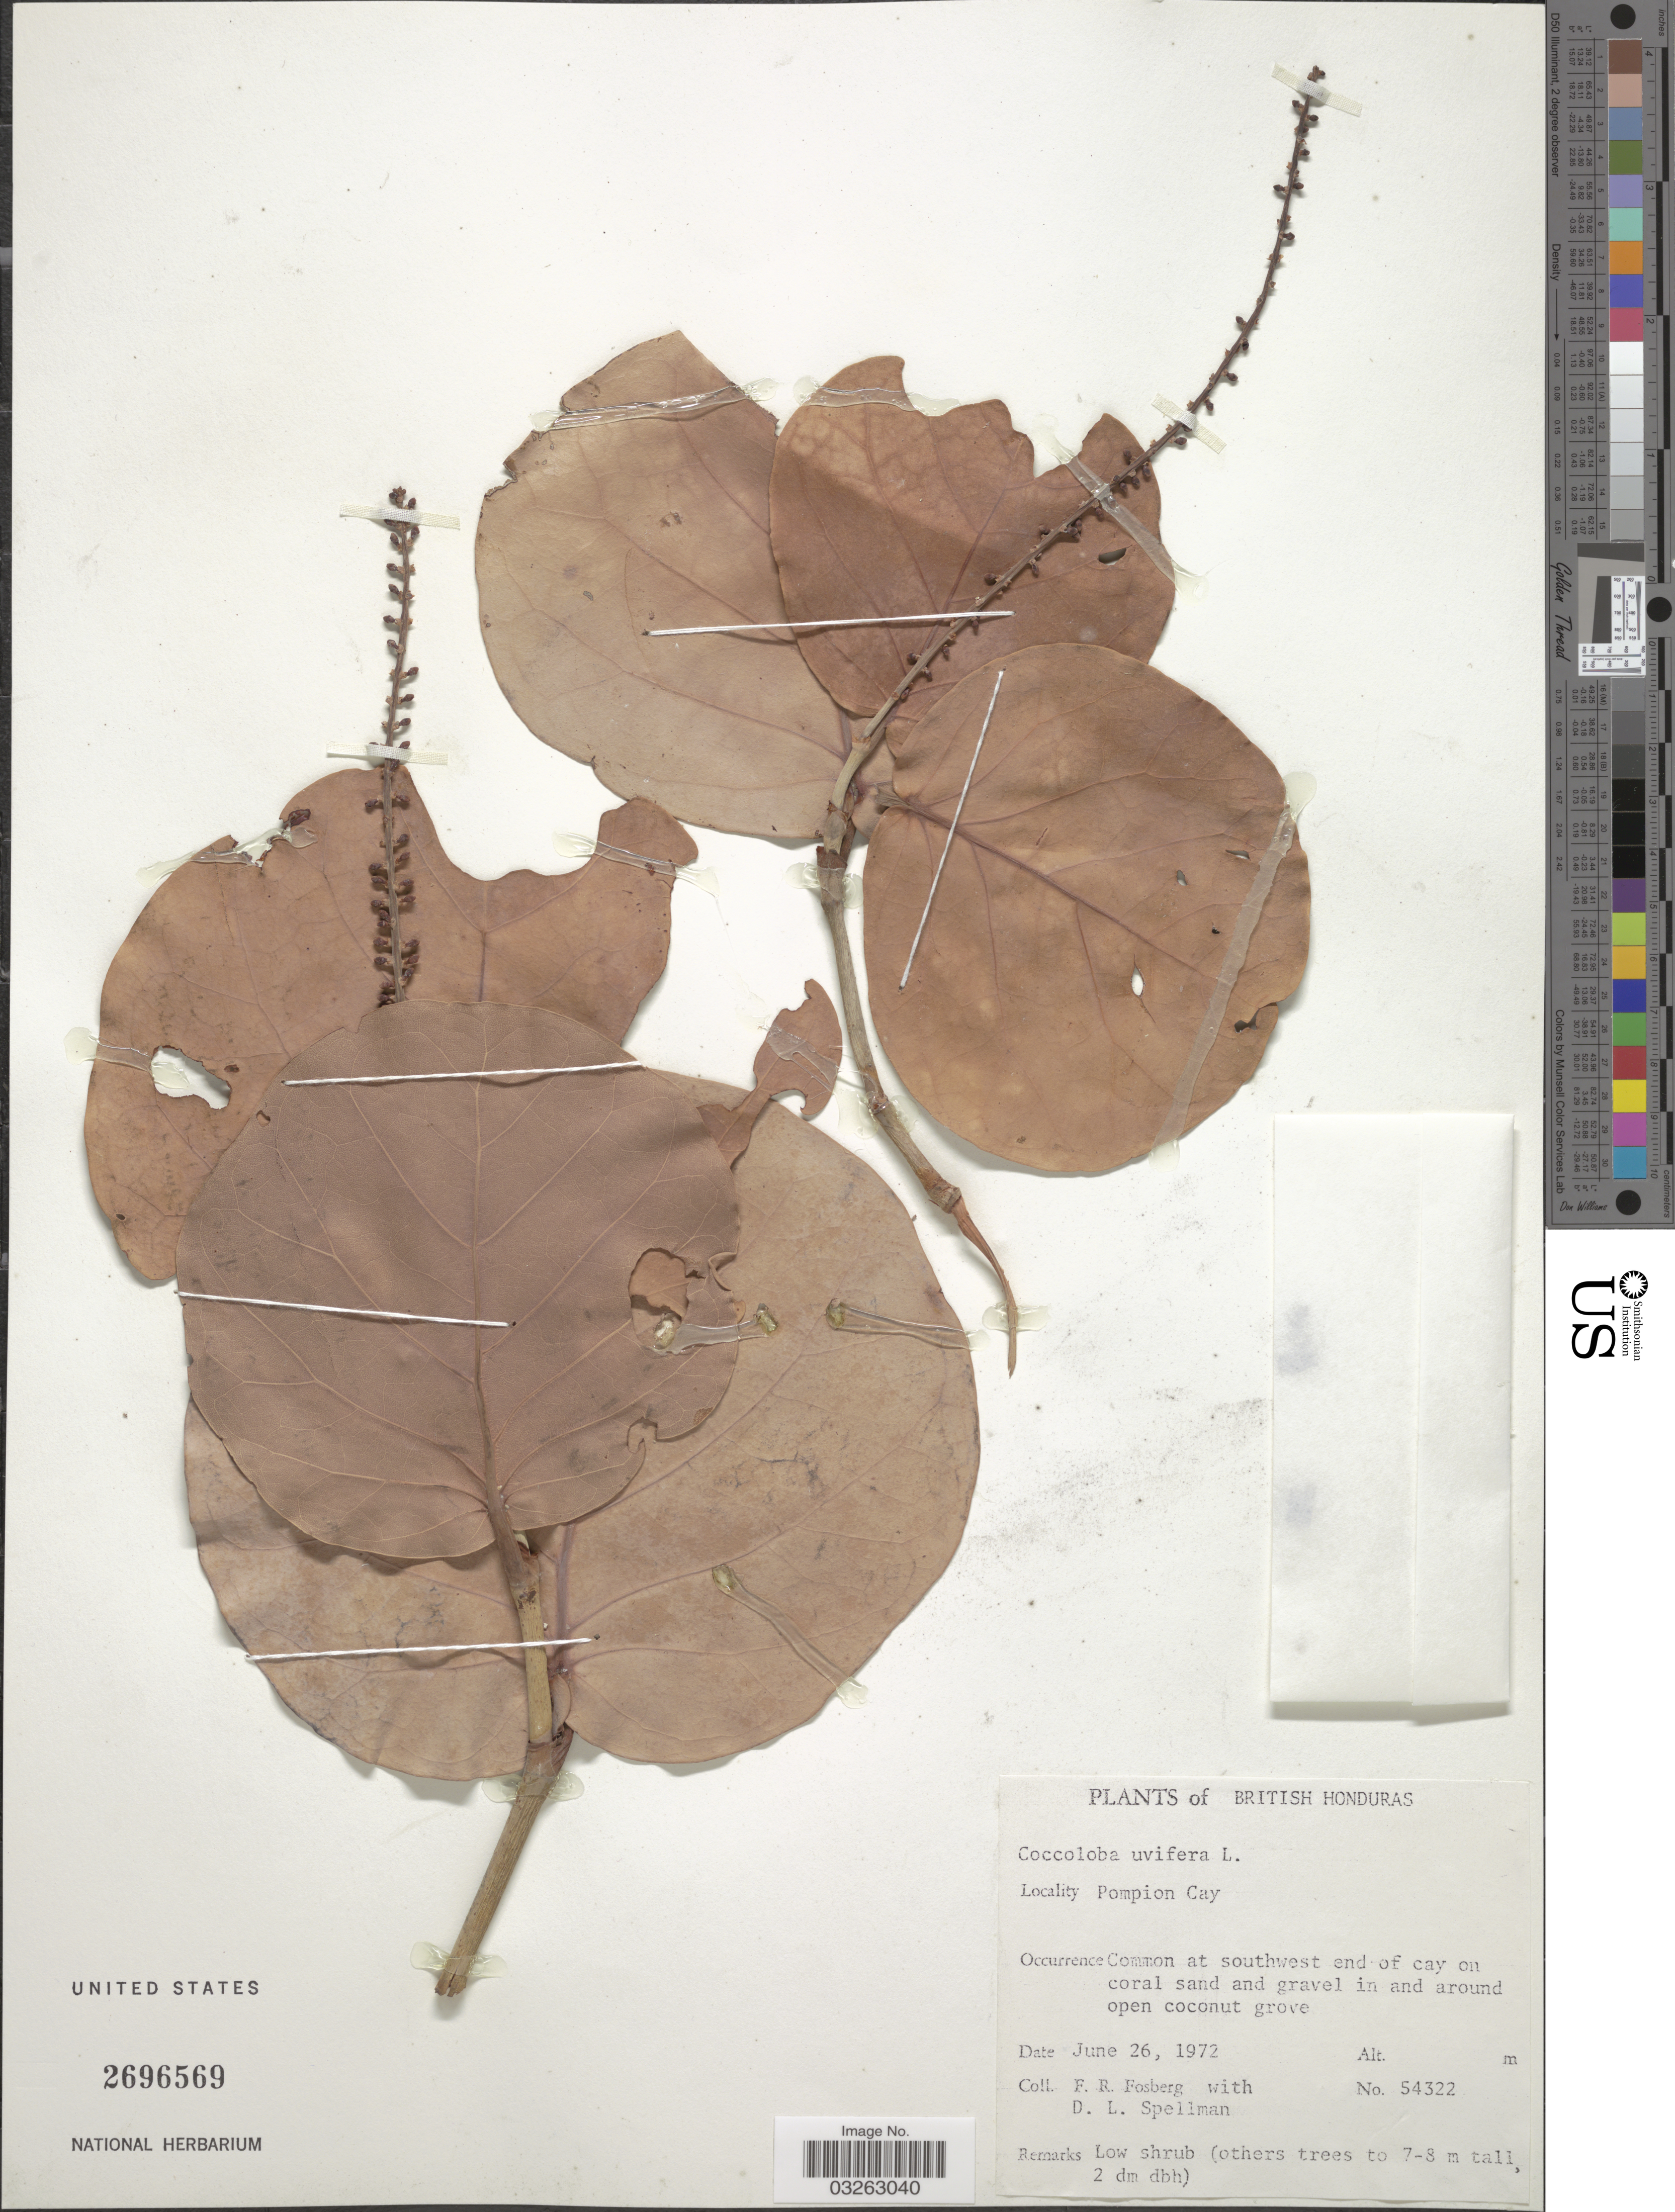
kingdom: Plantae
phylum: Tracheophyta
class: Magnoliopsida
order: Caryophyllales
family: Polygonaceae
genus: Coccoloba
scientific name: Coccoloba uvifera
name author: L.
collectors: F. R. Fosberg & D. L. Spellman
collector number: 54322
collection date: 1972-06-26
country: Belize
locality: Biritish Honduras, Pompion Cay.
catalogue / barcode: US 2696569